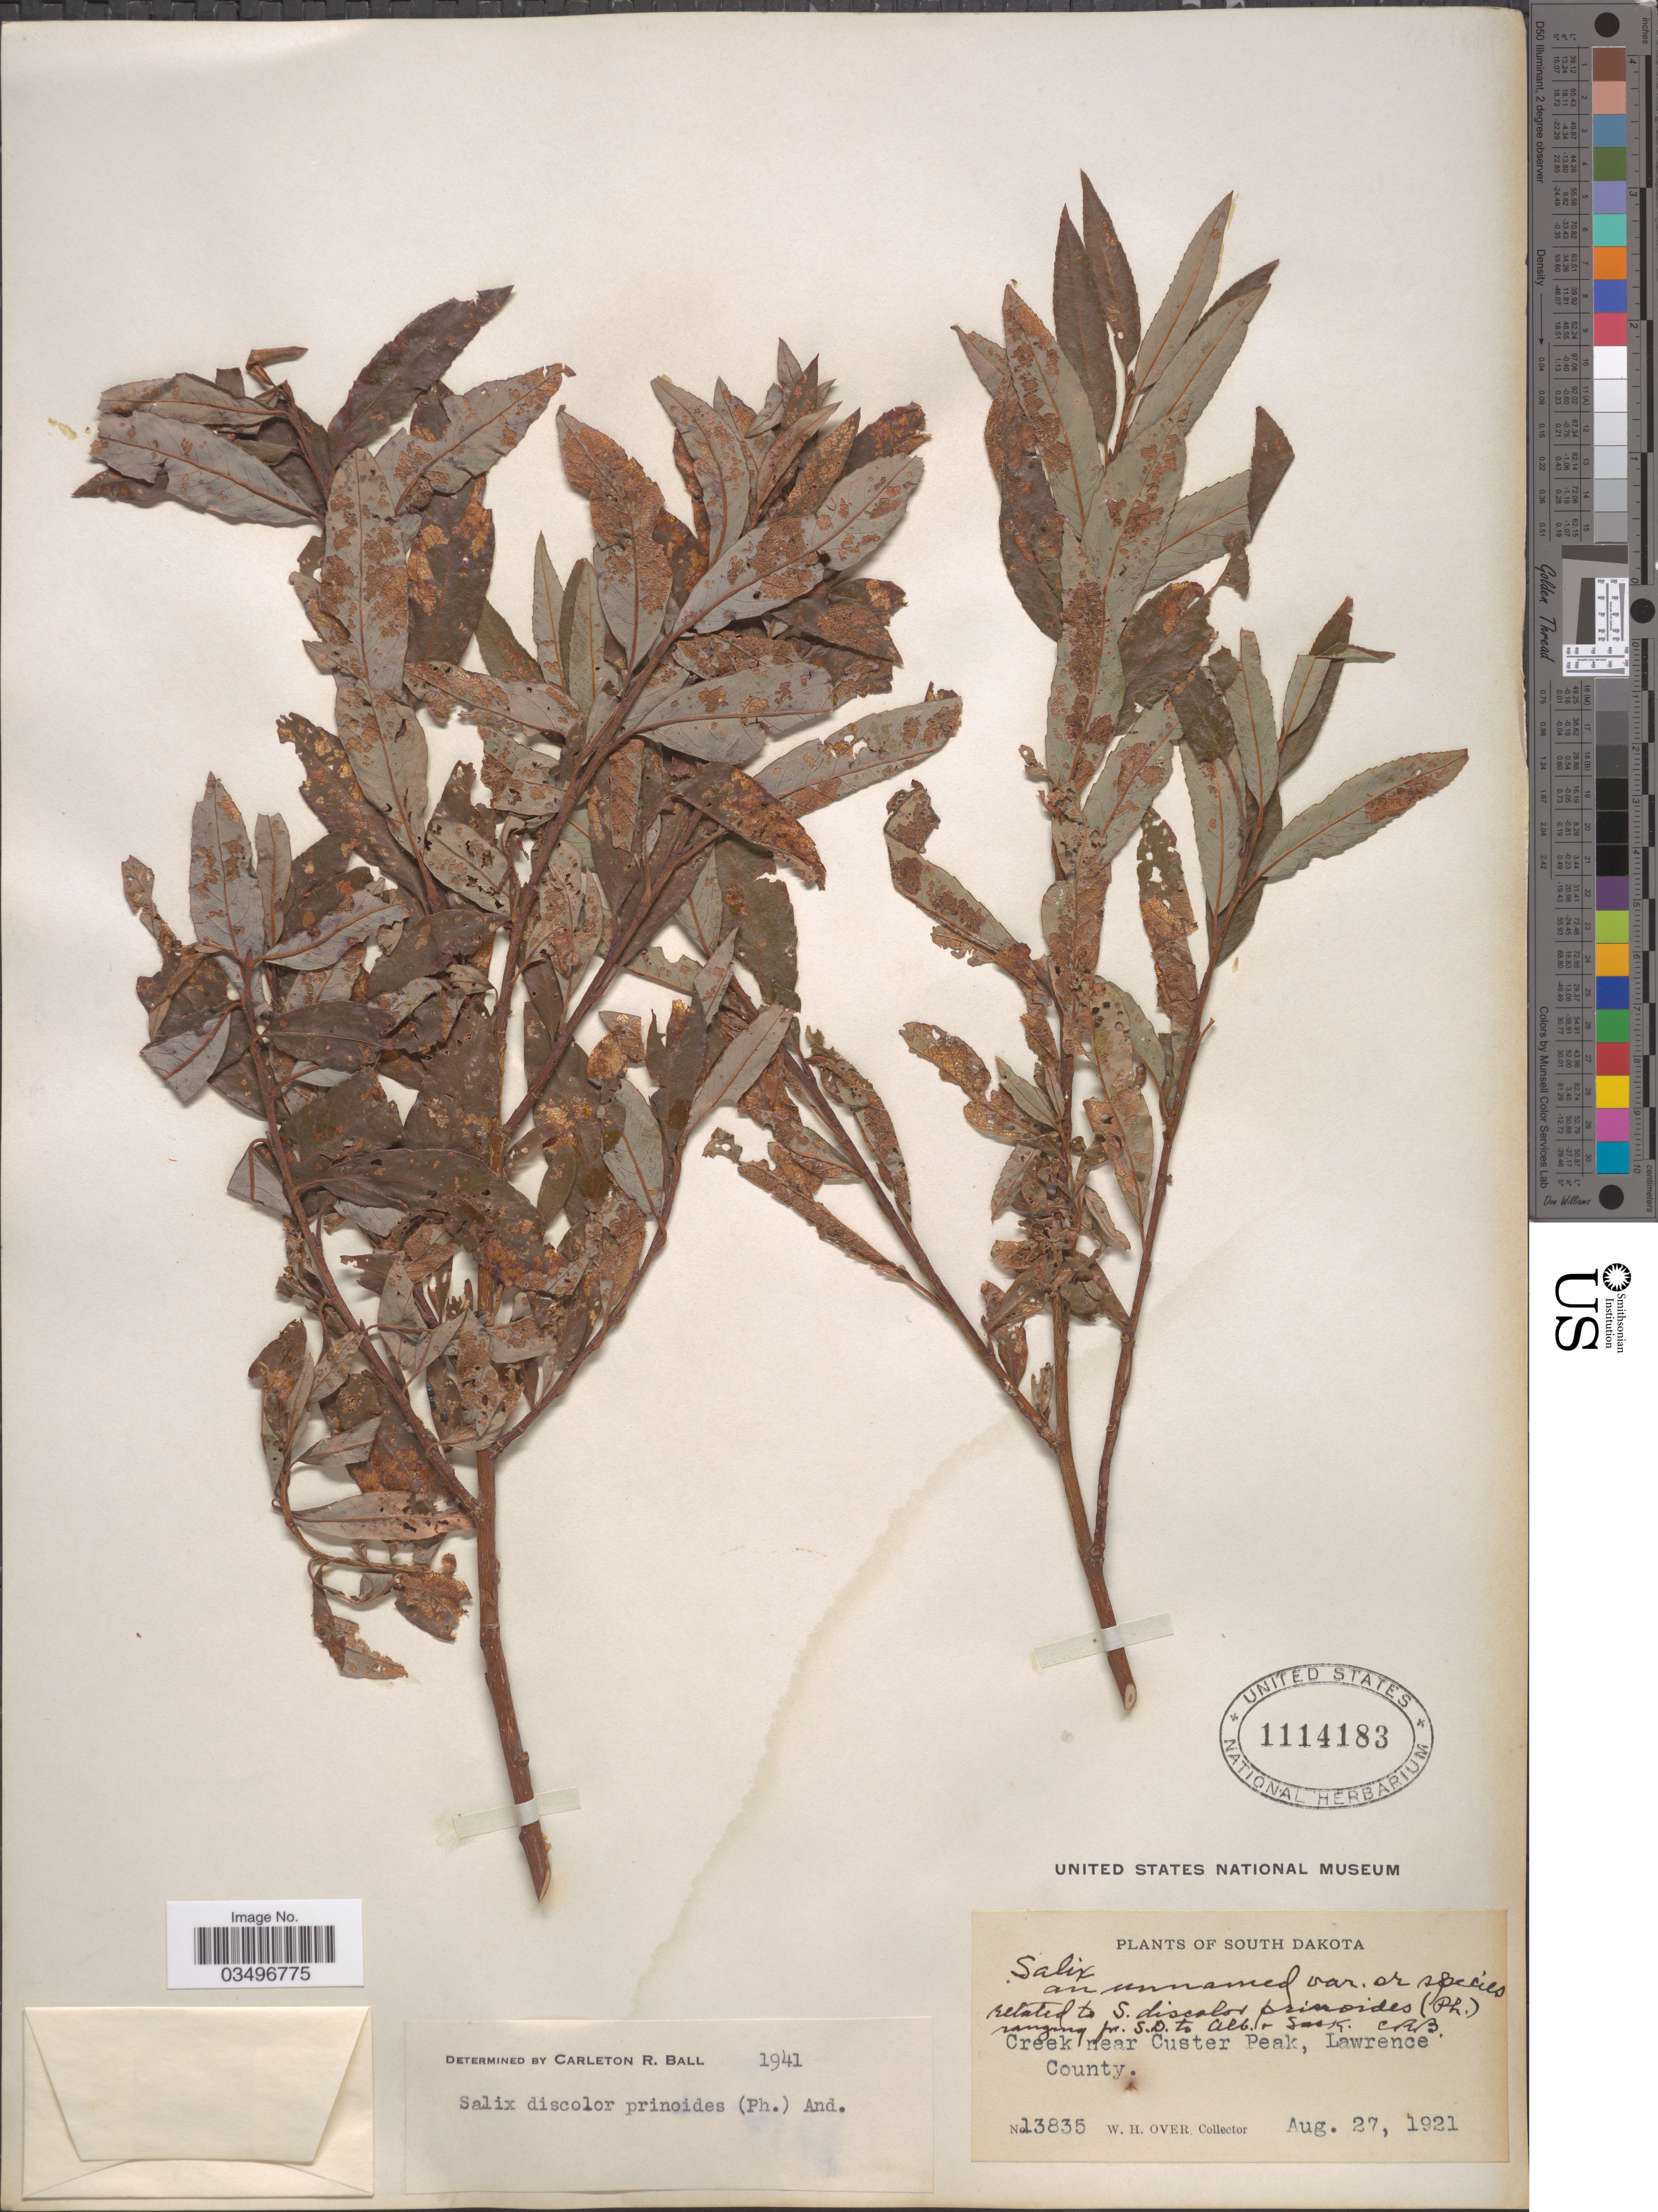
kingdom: Plantae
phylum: Tracheophyta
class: Magnoliopsida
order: Malpighiales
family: Salicaceae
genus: Salix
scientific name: Salix discolor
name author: Muhl.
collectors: W. Over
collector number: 13835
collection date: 1921-08-27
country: United States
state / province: South Dakota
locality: Creek near Custer Peak, Lawrence County.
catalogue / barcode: US 1114183